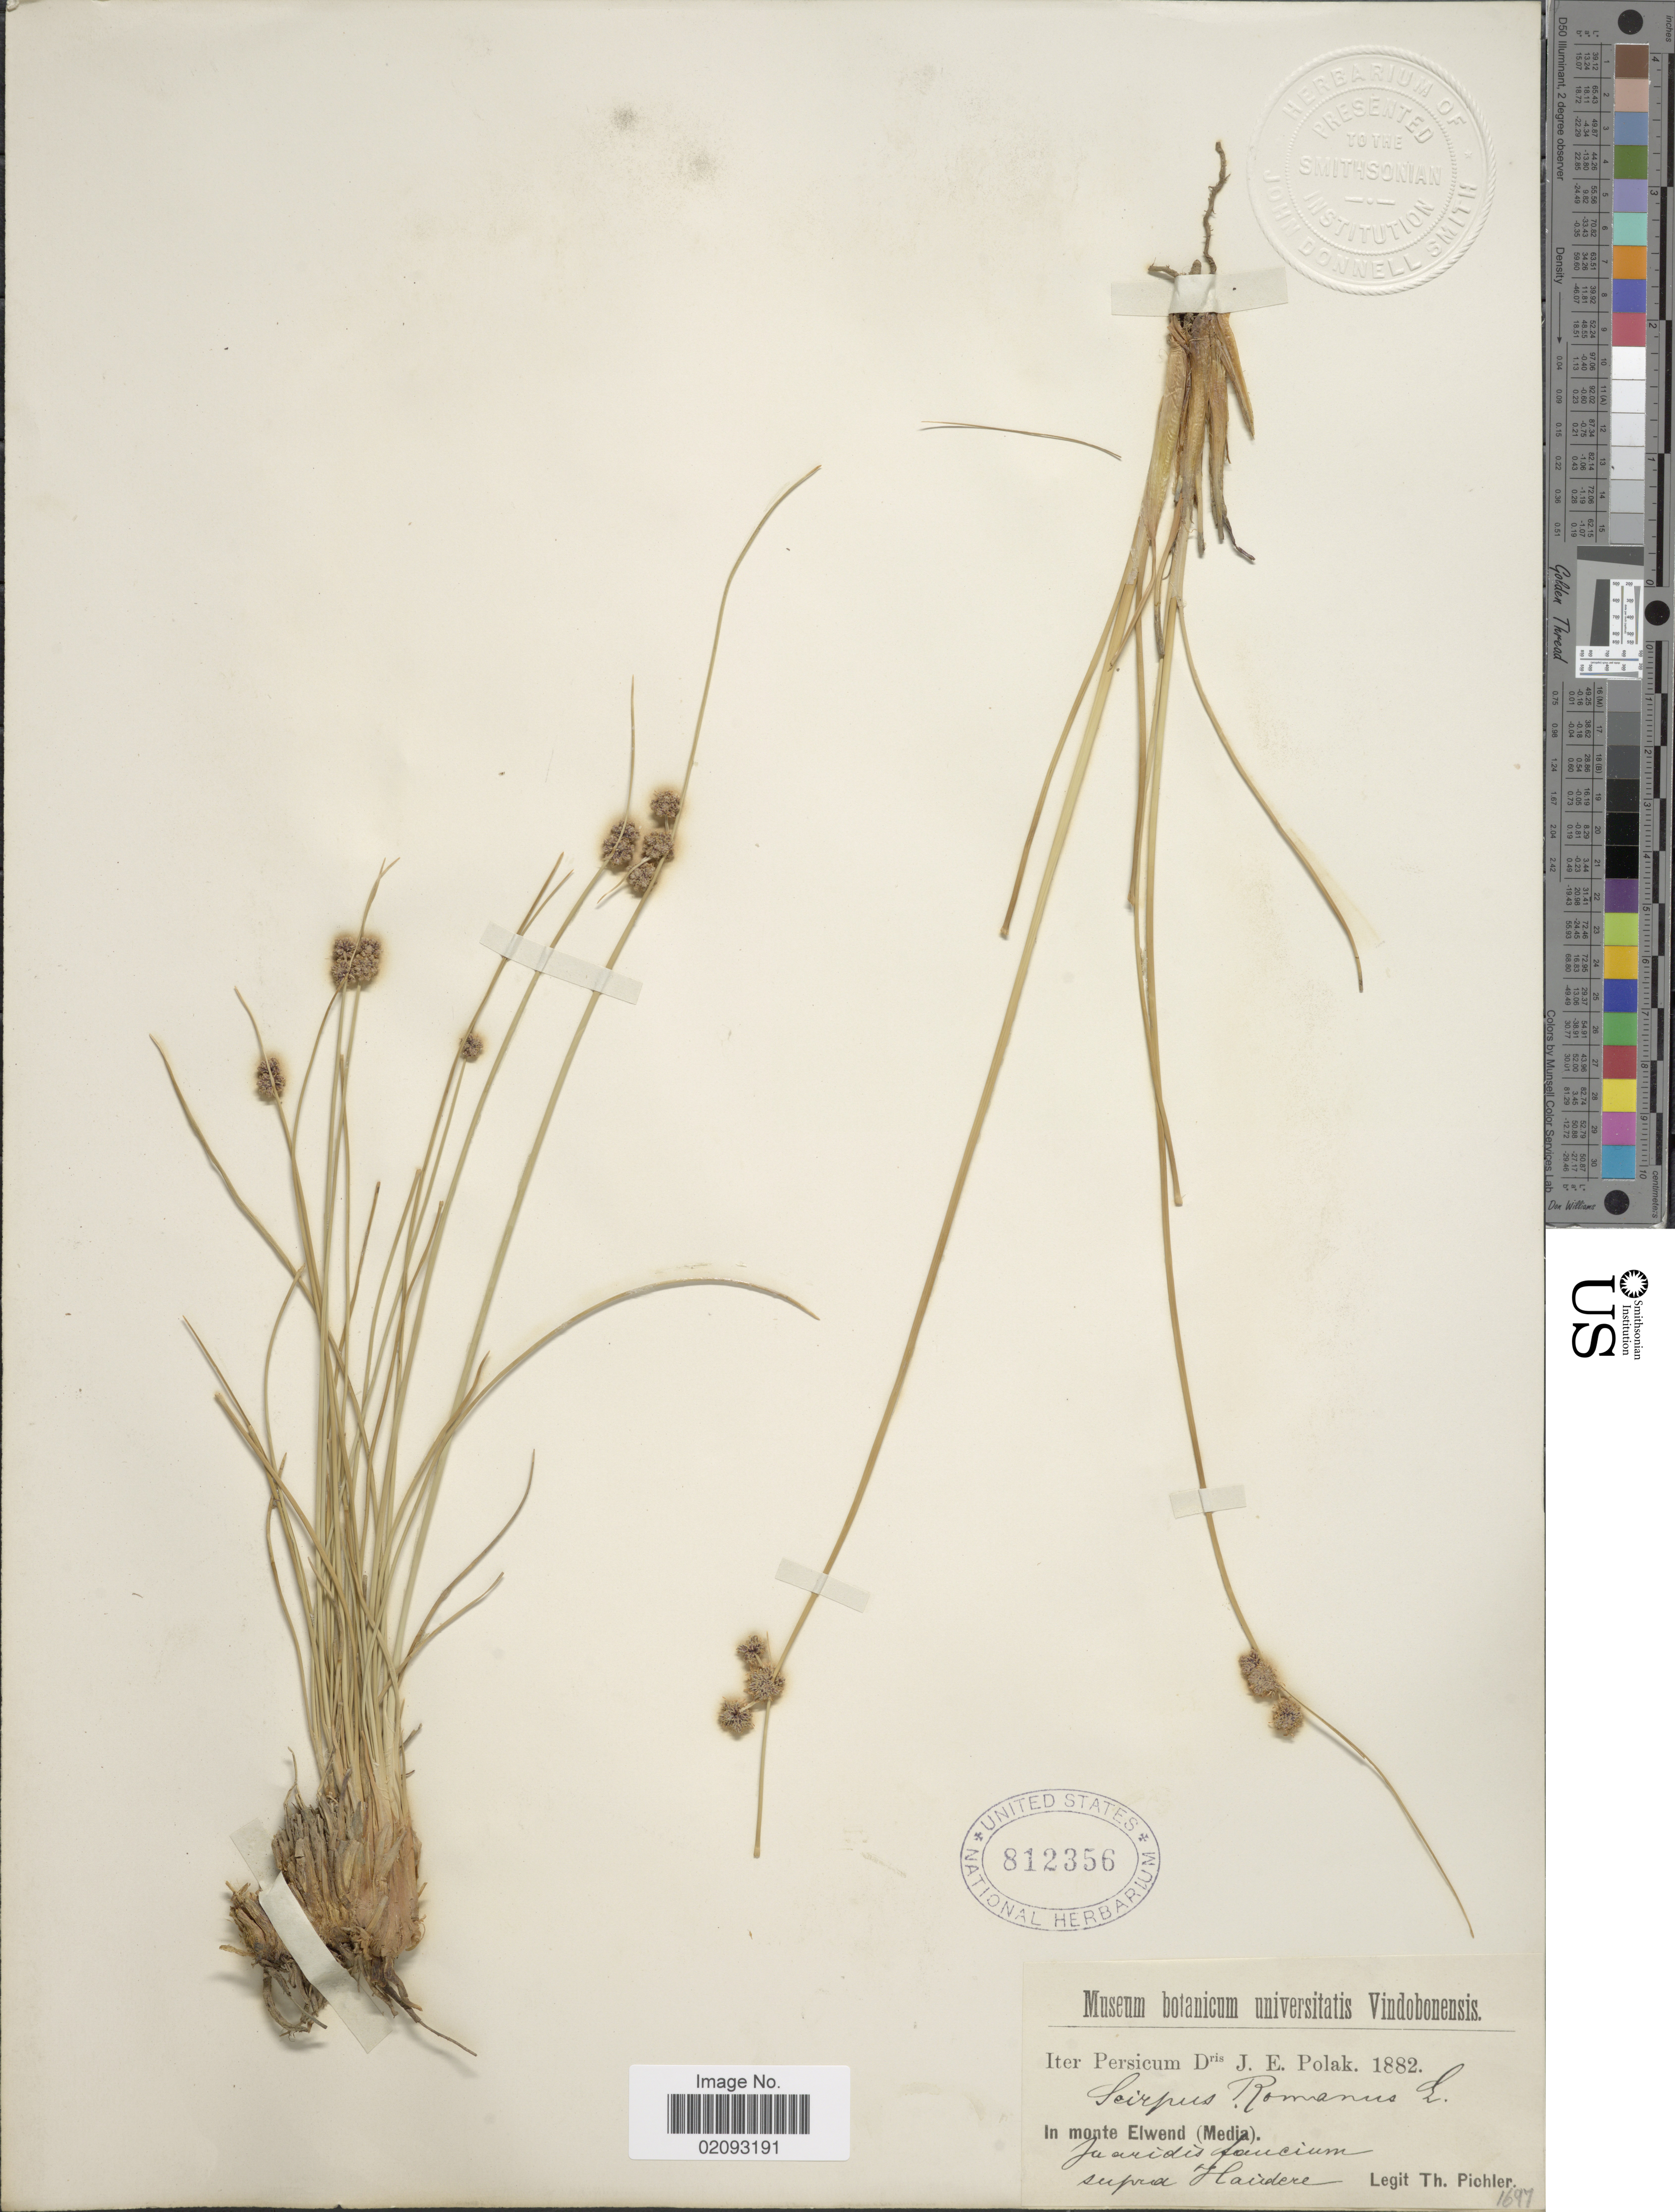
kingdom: Plantae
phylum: Tracheophyta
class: Liliopsida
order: Poales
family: Cyperaceae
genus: Scirpoides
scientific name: Scirpoides holoschoenus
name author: (L.) Soják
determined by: Strong, M. T., (US), Smithsonian Institution - National Museum of Natural History (UNITED STATES)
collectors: T. Pichler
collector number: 1697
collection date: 1882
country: Iran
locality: Persicum. In monte Elwend (Media). supra Haudere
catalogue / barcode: US 812356